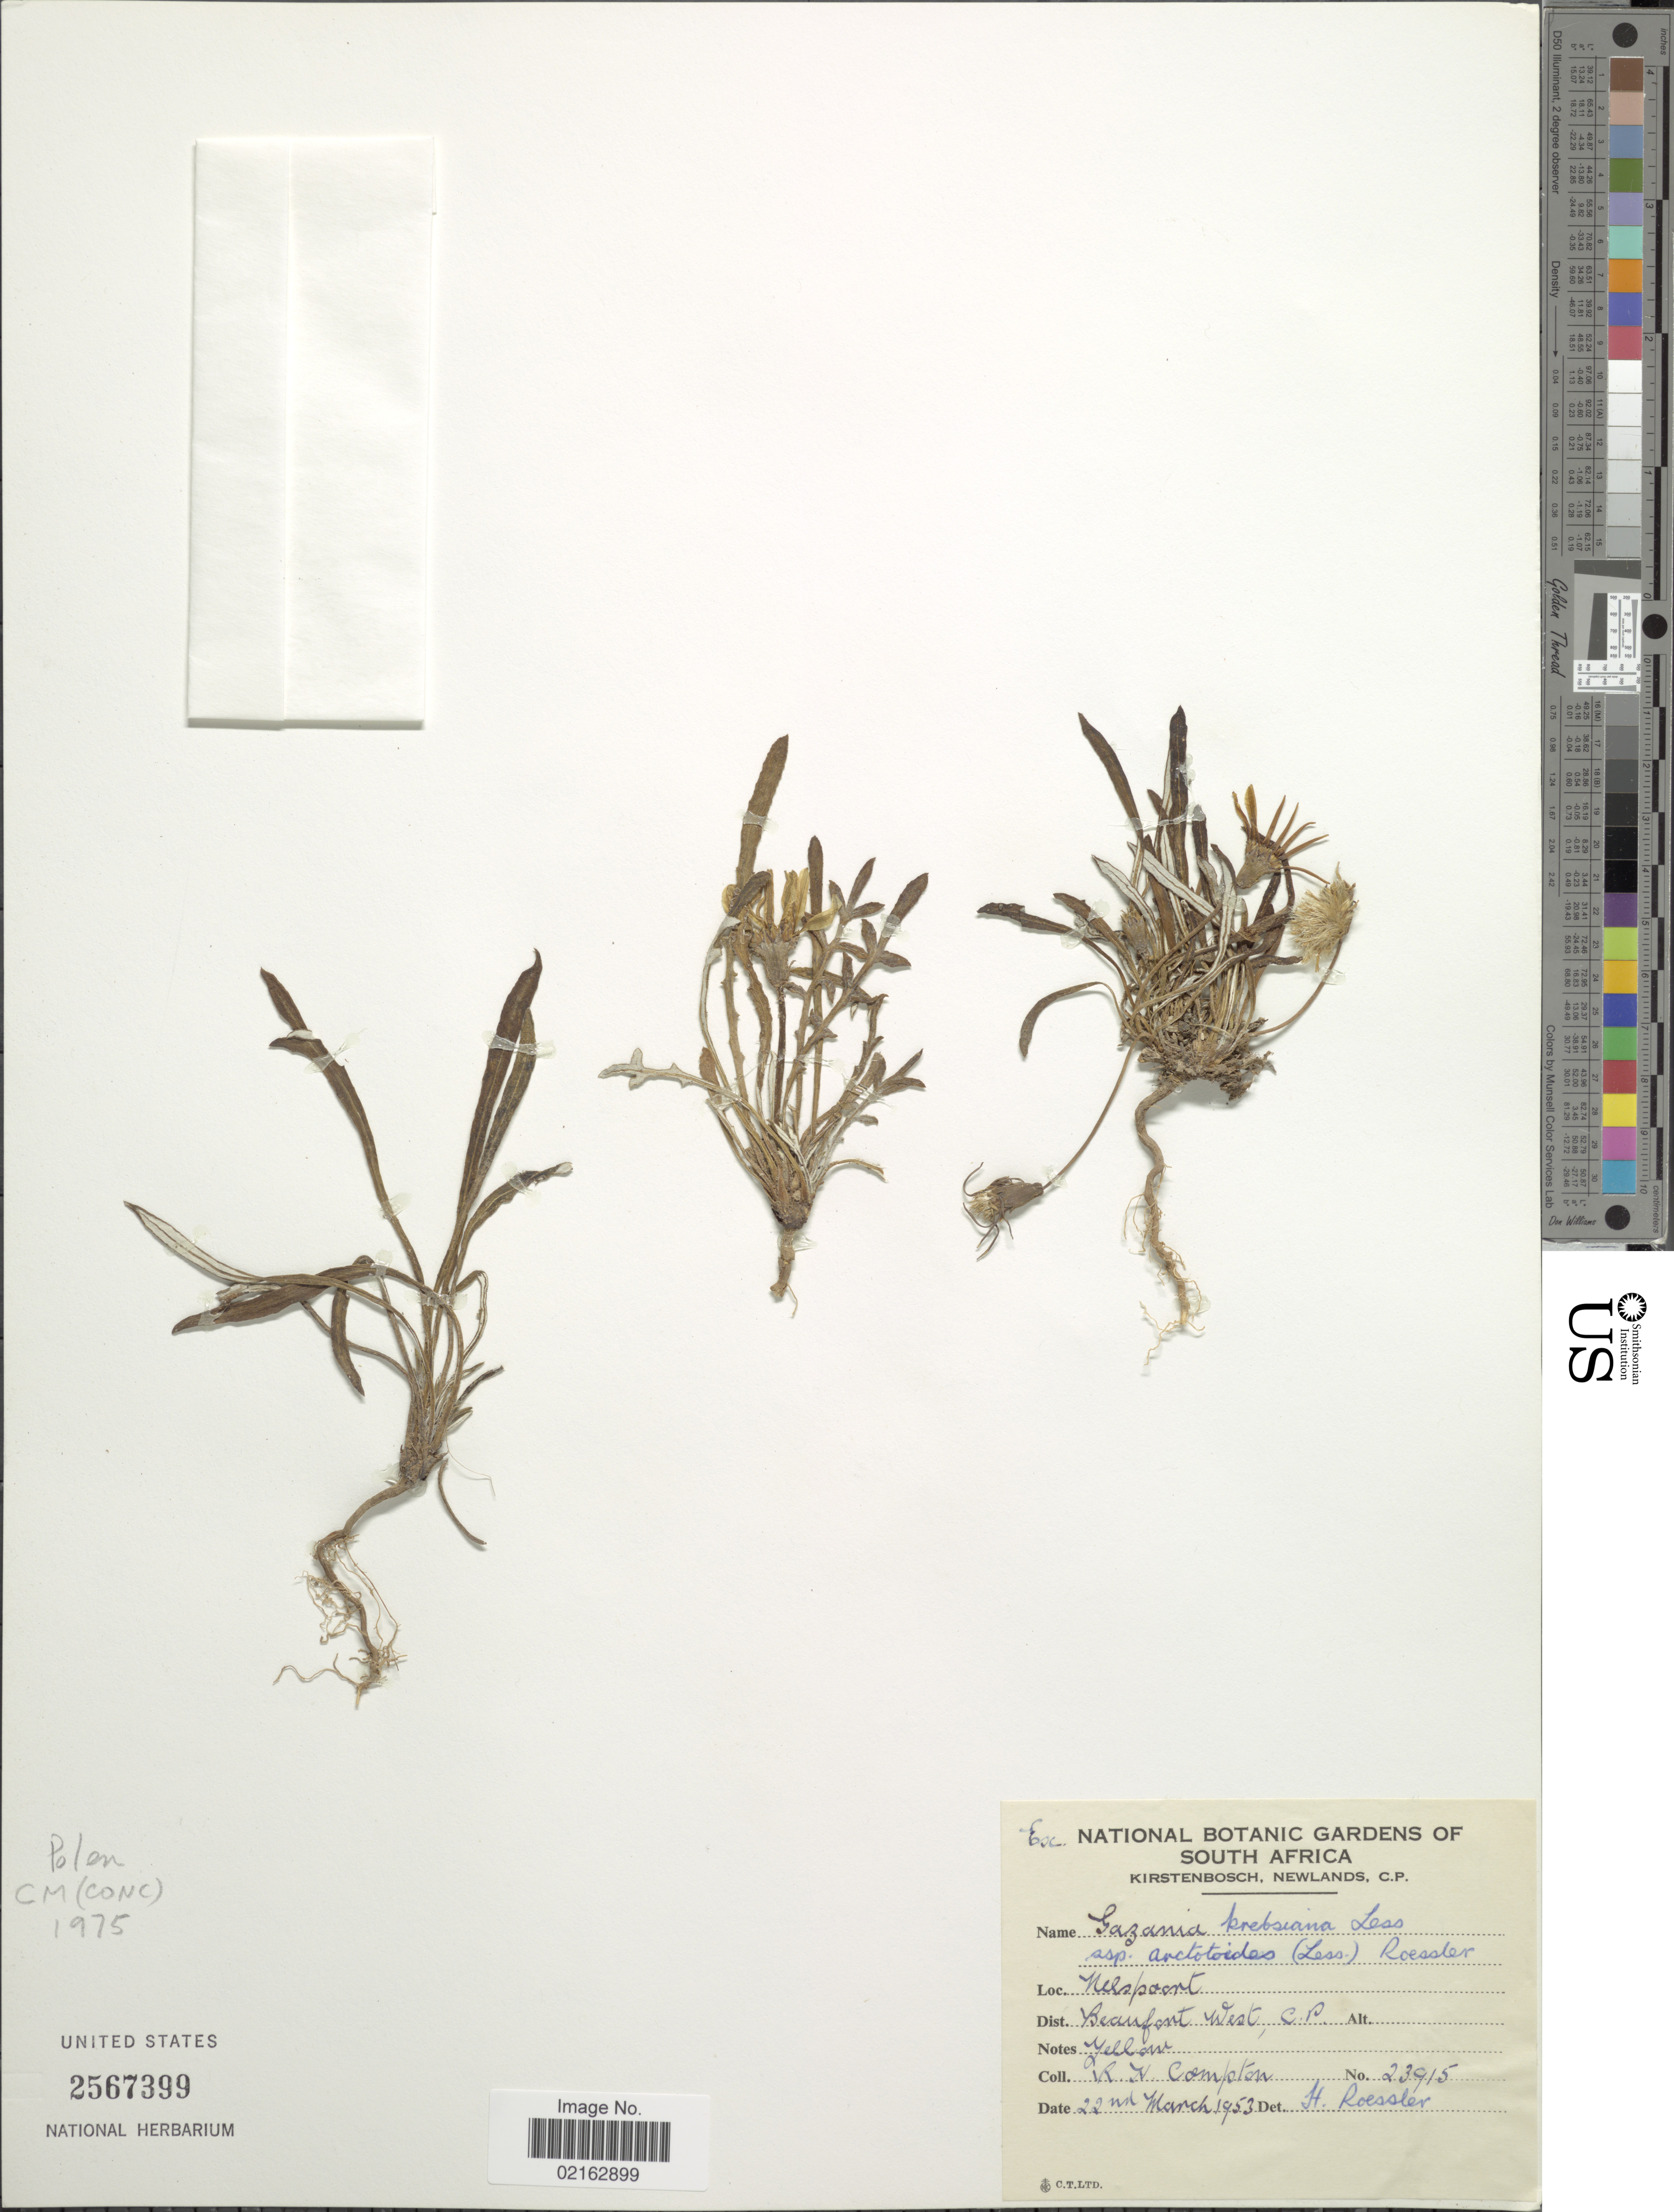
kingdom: Plantae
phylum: Tracheophyta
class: Magnoliopsida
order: Asterales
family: Asteraceae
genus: Gazania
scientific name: Gazania krebsiana subsp. arctotoides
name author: (Less.) Roessler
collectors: R. H. Compton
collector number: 23915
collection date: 1953-03-22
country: South Africa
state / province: Western Cape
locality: Nelspoort. Dist. Beaufort West, C.P.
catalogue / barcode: US 2567399